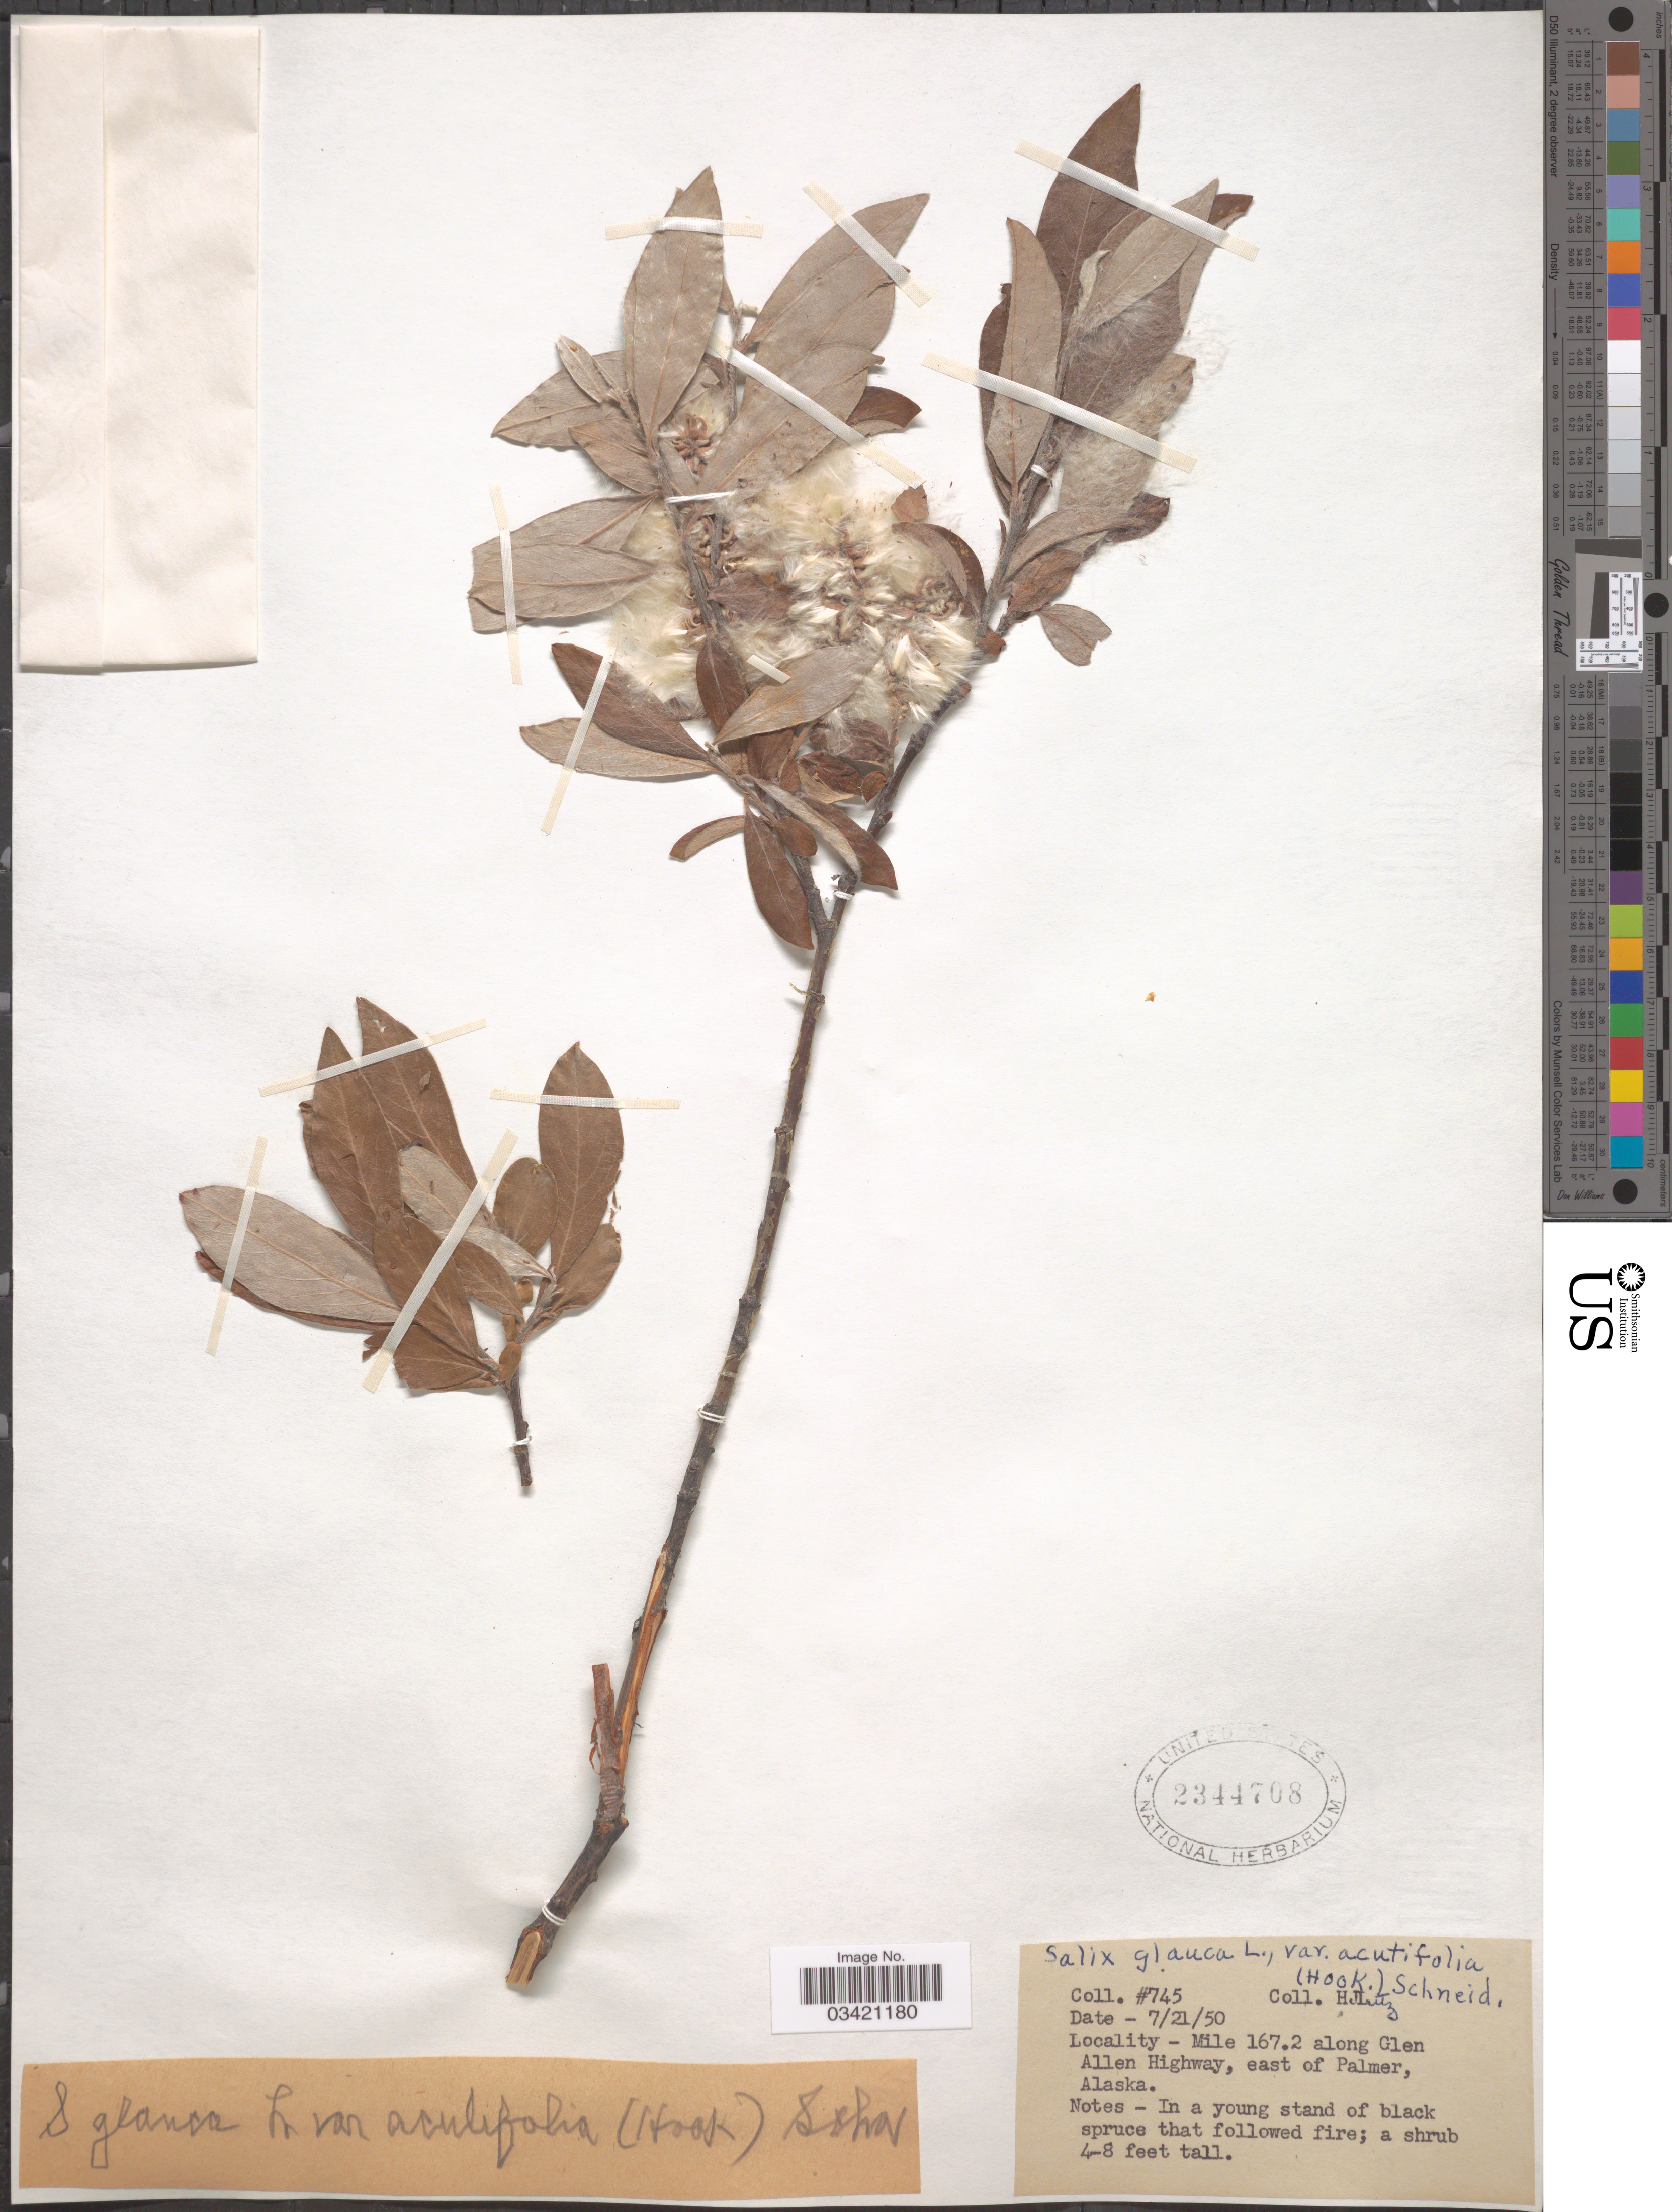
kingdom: Plantae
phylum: Tracheophyta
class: Magnoliopsida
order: Malpighiales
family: Salicaceae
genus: Salix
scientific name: Salix glauca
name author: L.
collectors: H. J. Lutz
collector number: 745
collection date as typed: Transcribed d/m/y: 21/7/50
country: United States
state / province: Alaska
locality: Mile 167.2 along Glen Allen Highway, east of Palmer.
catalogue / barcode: US 2344708